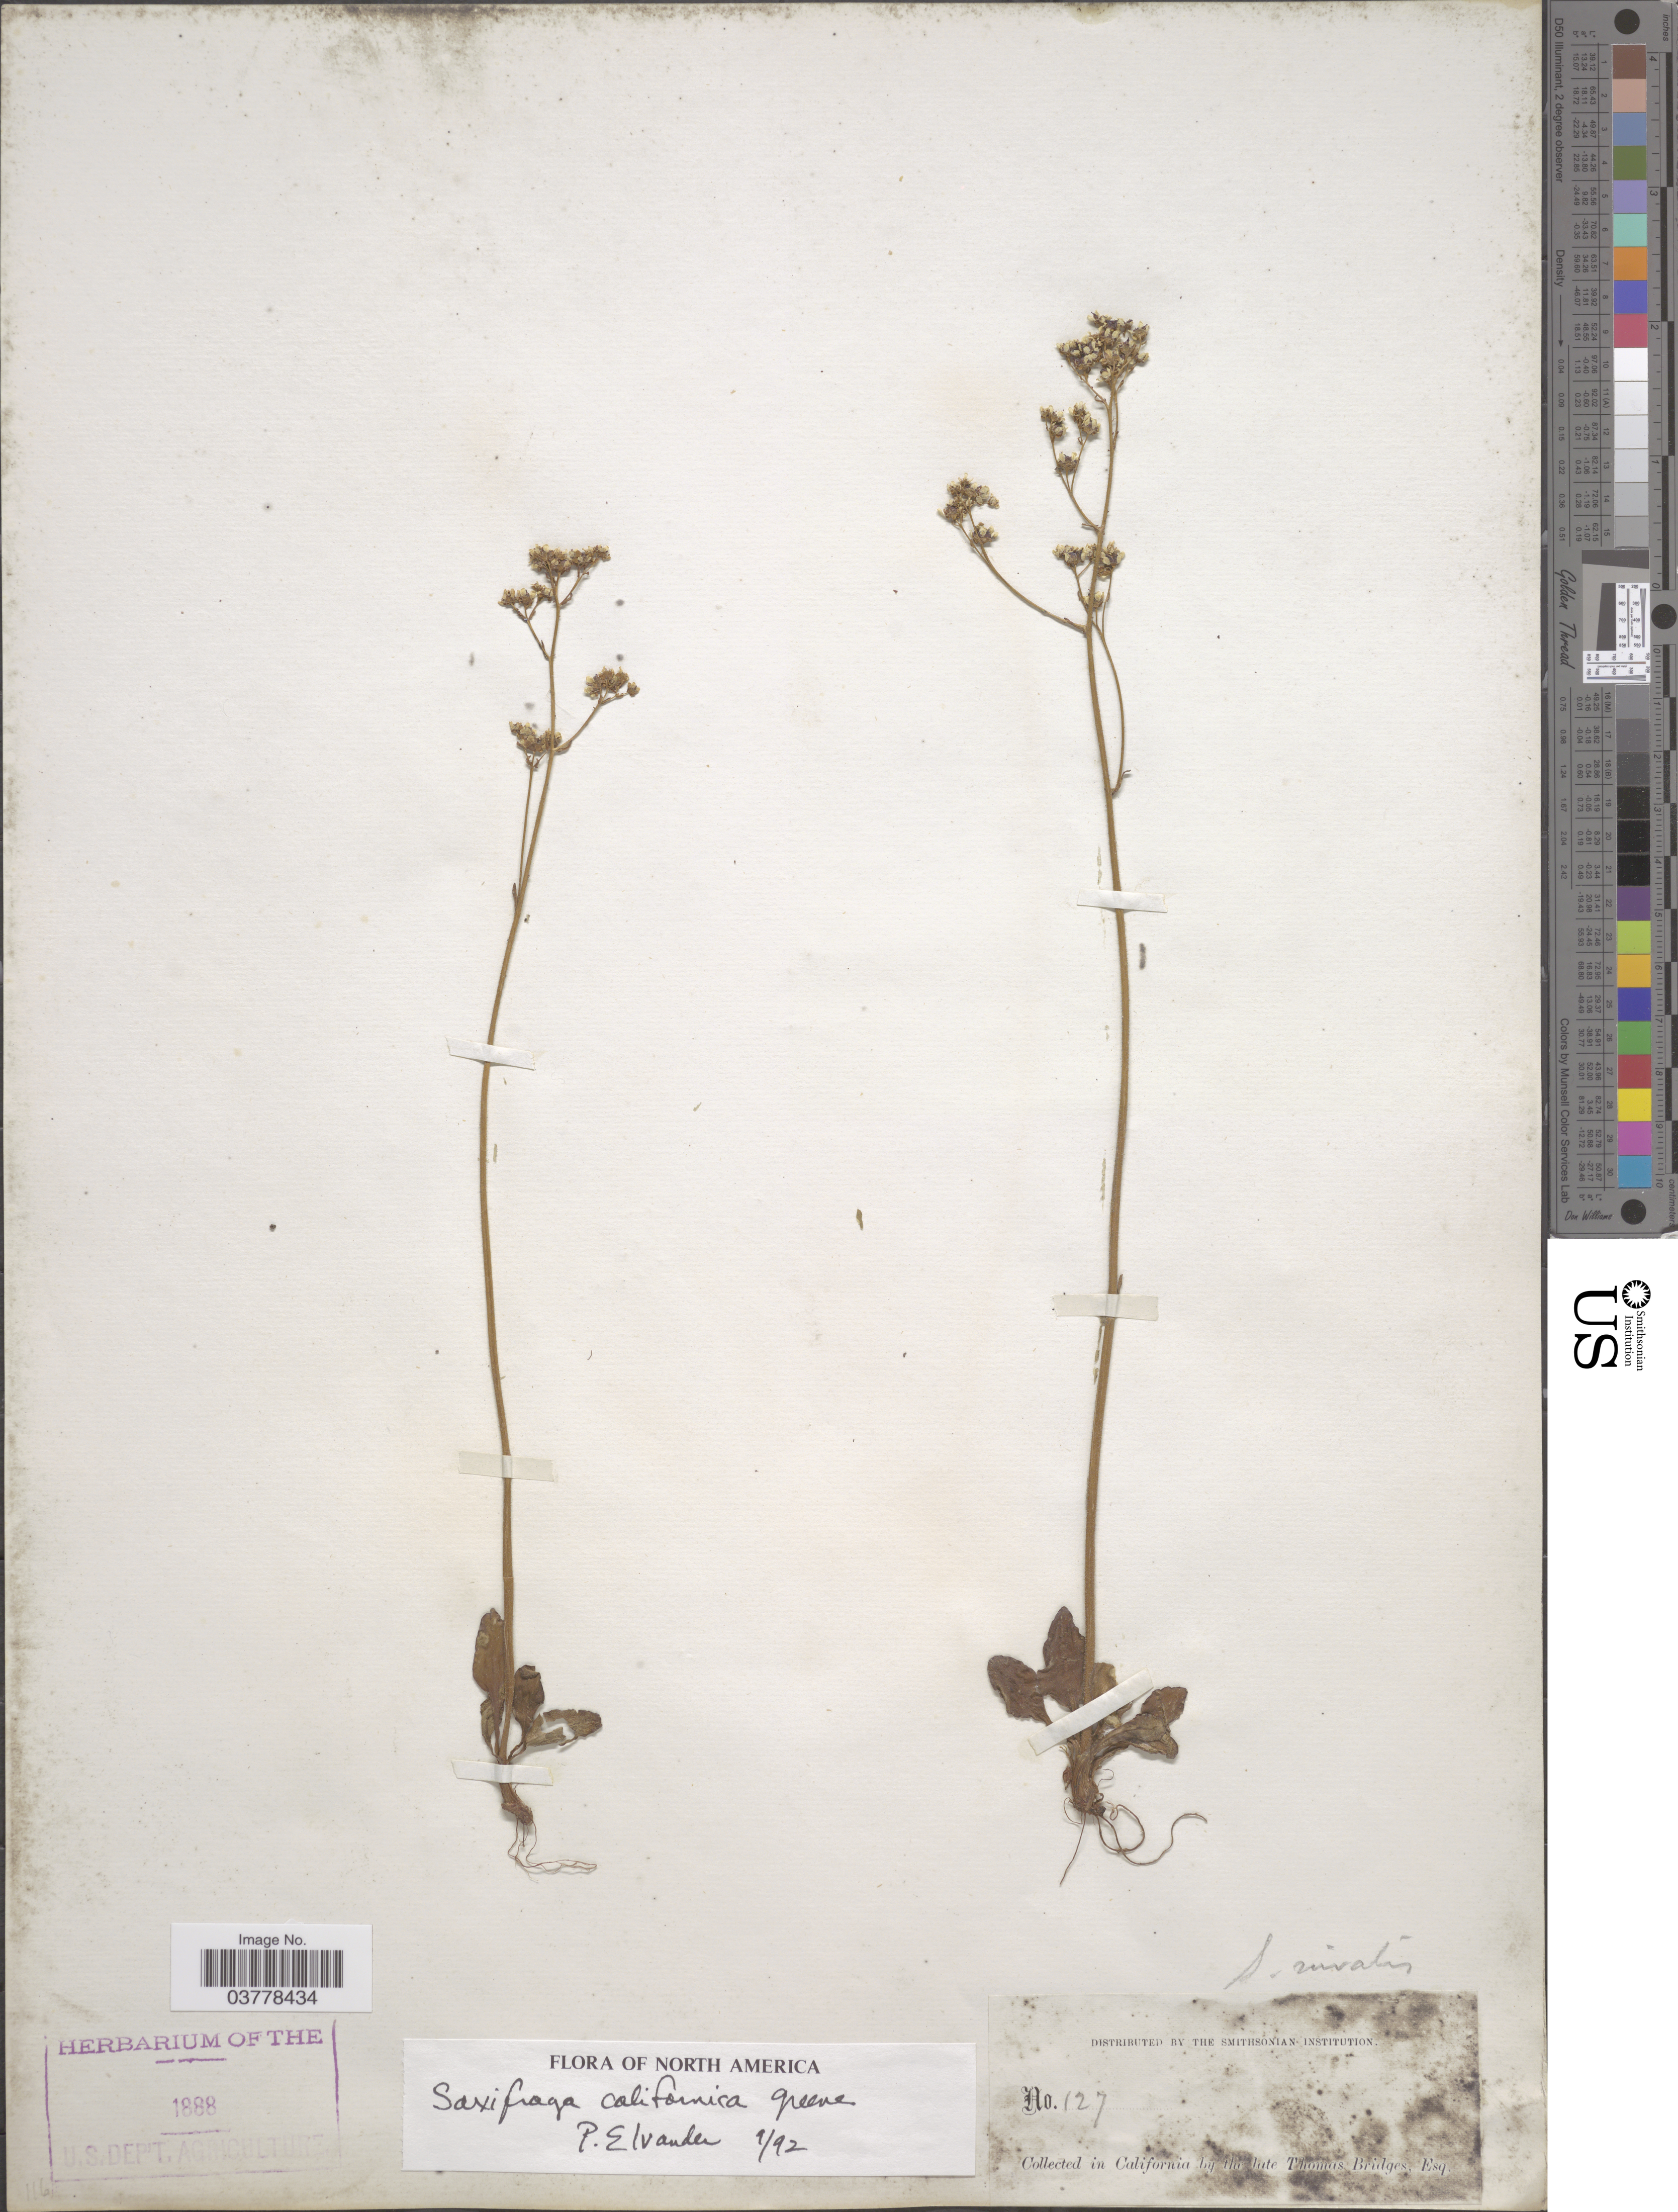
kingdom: Plantae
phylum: Tracheophyta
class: Magnoliopsida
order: Saxifragales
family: Saxifragaceae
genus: Micranthes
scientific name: Micranthes californica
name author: (Greene) Small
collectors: T. Bridges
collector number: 127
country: United States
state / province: California